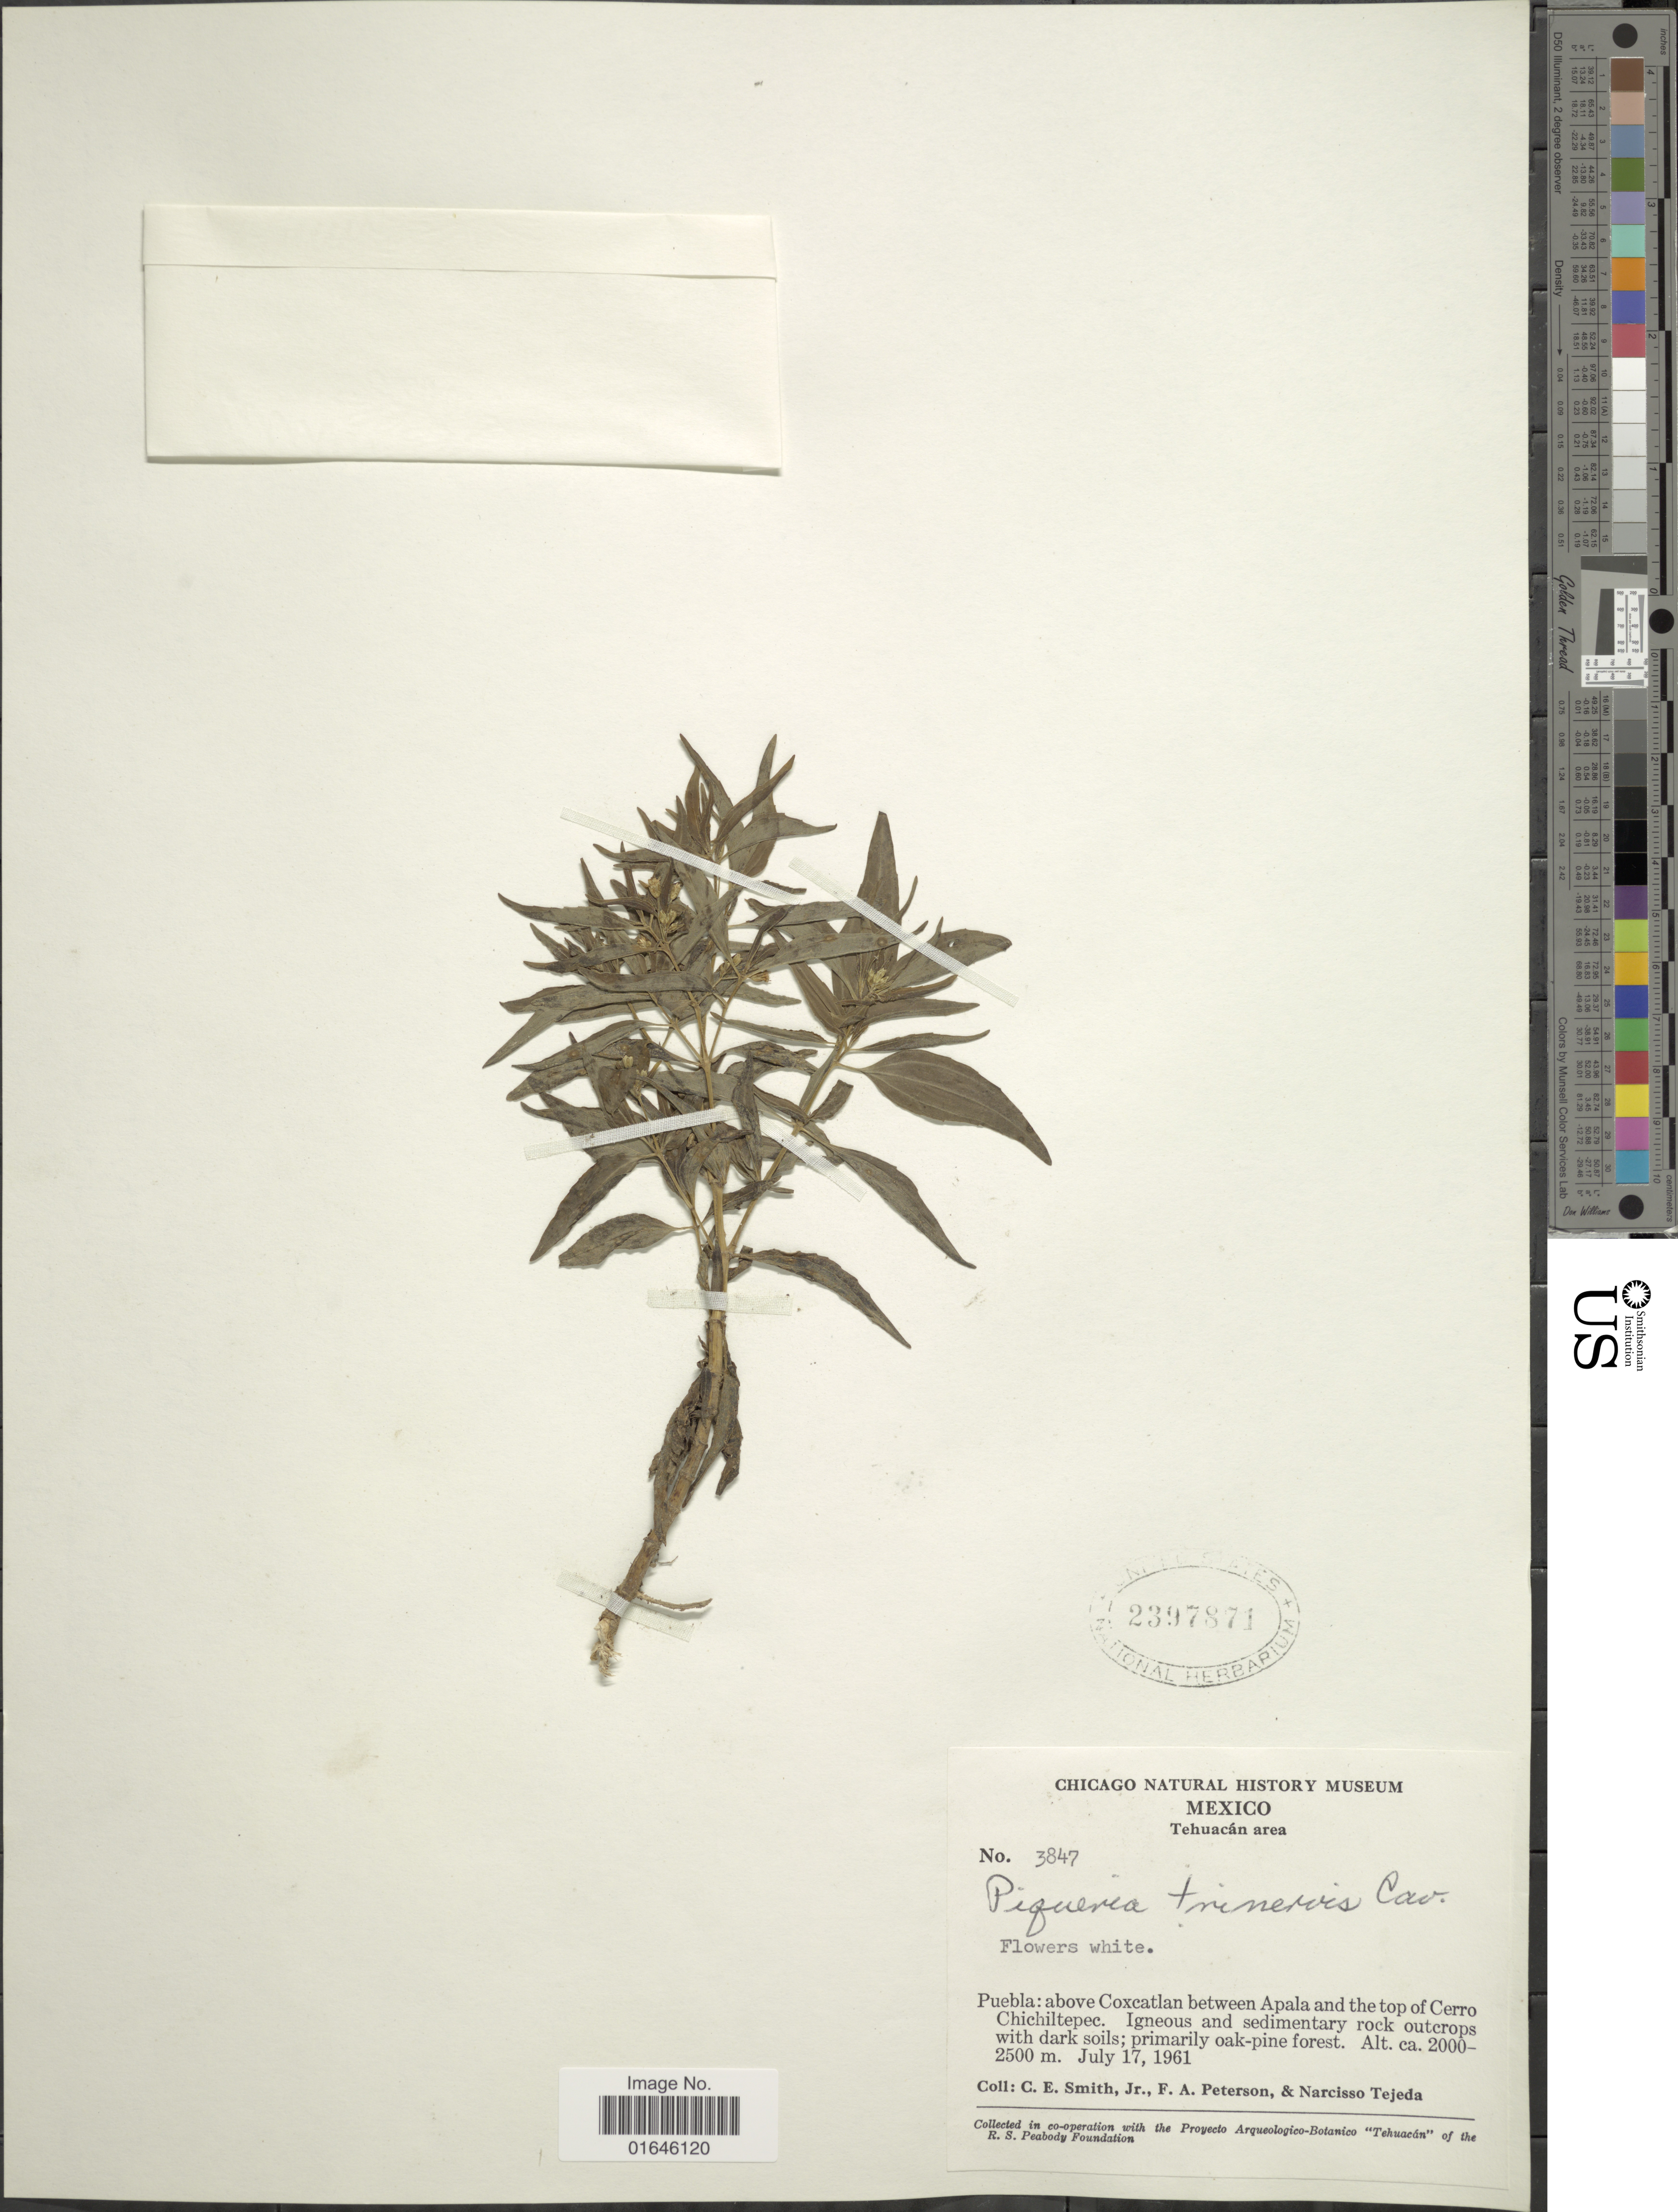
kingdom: Plantae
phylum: Tracheophyta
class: Magnoliopsida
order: Asterales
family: Asteraceae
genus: Piqueria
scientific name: Piqueria trinervia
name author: Cav.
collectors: C. E. Smith Jr., F. A. Peterson & N. Tejeda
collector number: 3547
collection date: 1961-07-17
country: Mexico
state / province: Puebla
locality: Tehuacan area, above Coxcatlan between Apala and the top of Cerro Chichiltepec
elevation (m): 2000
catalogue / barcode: US 2397871